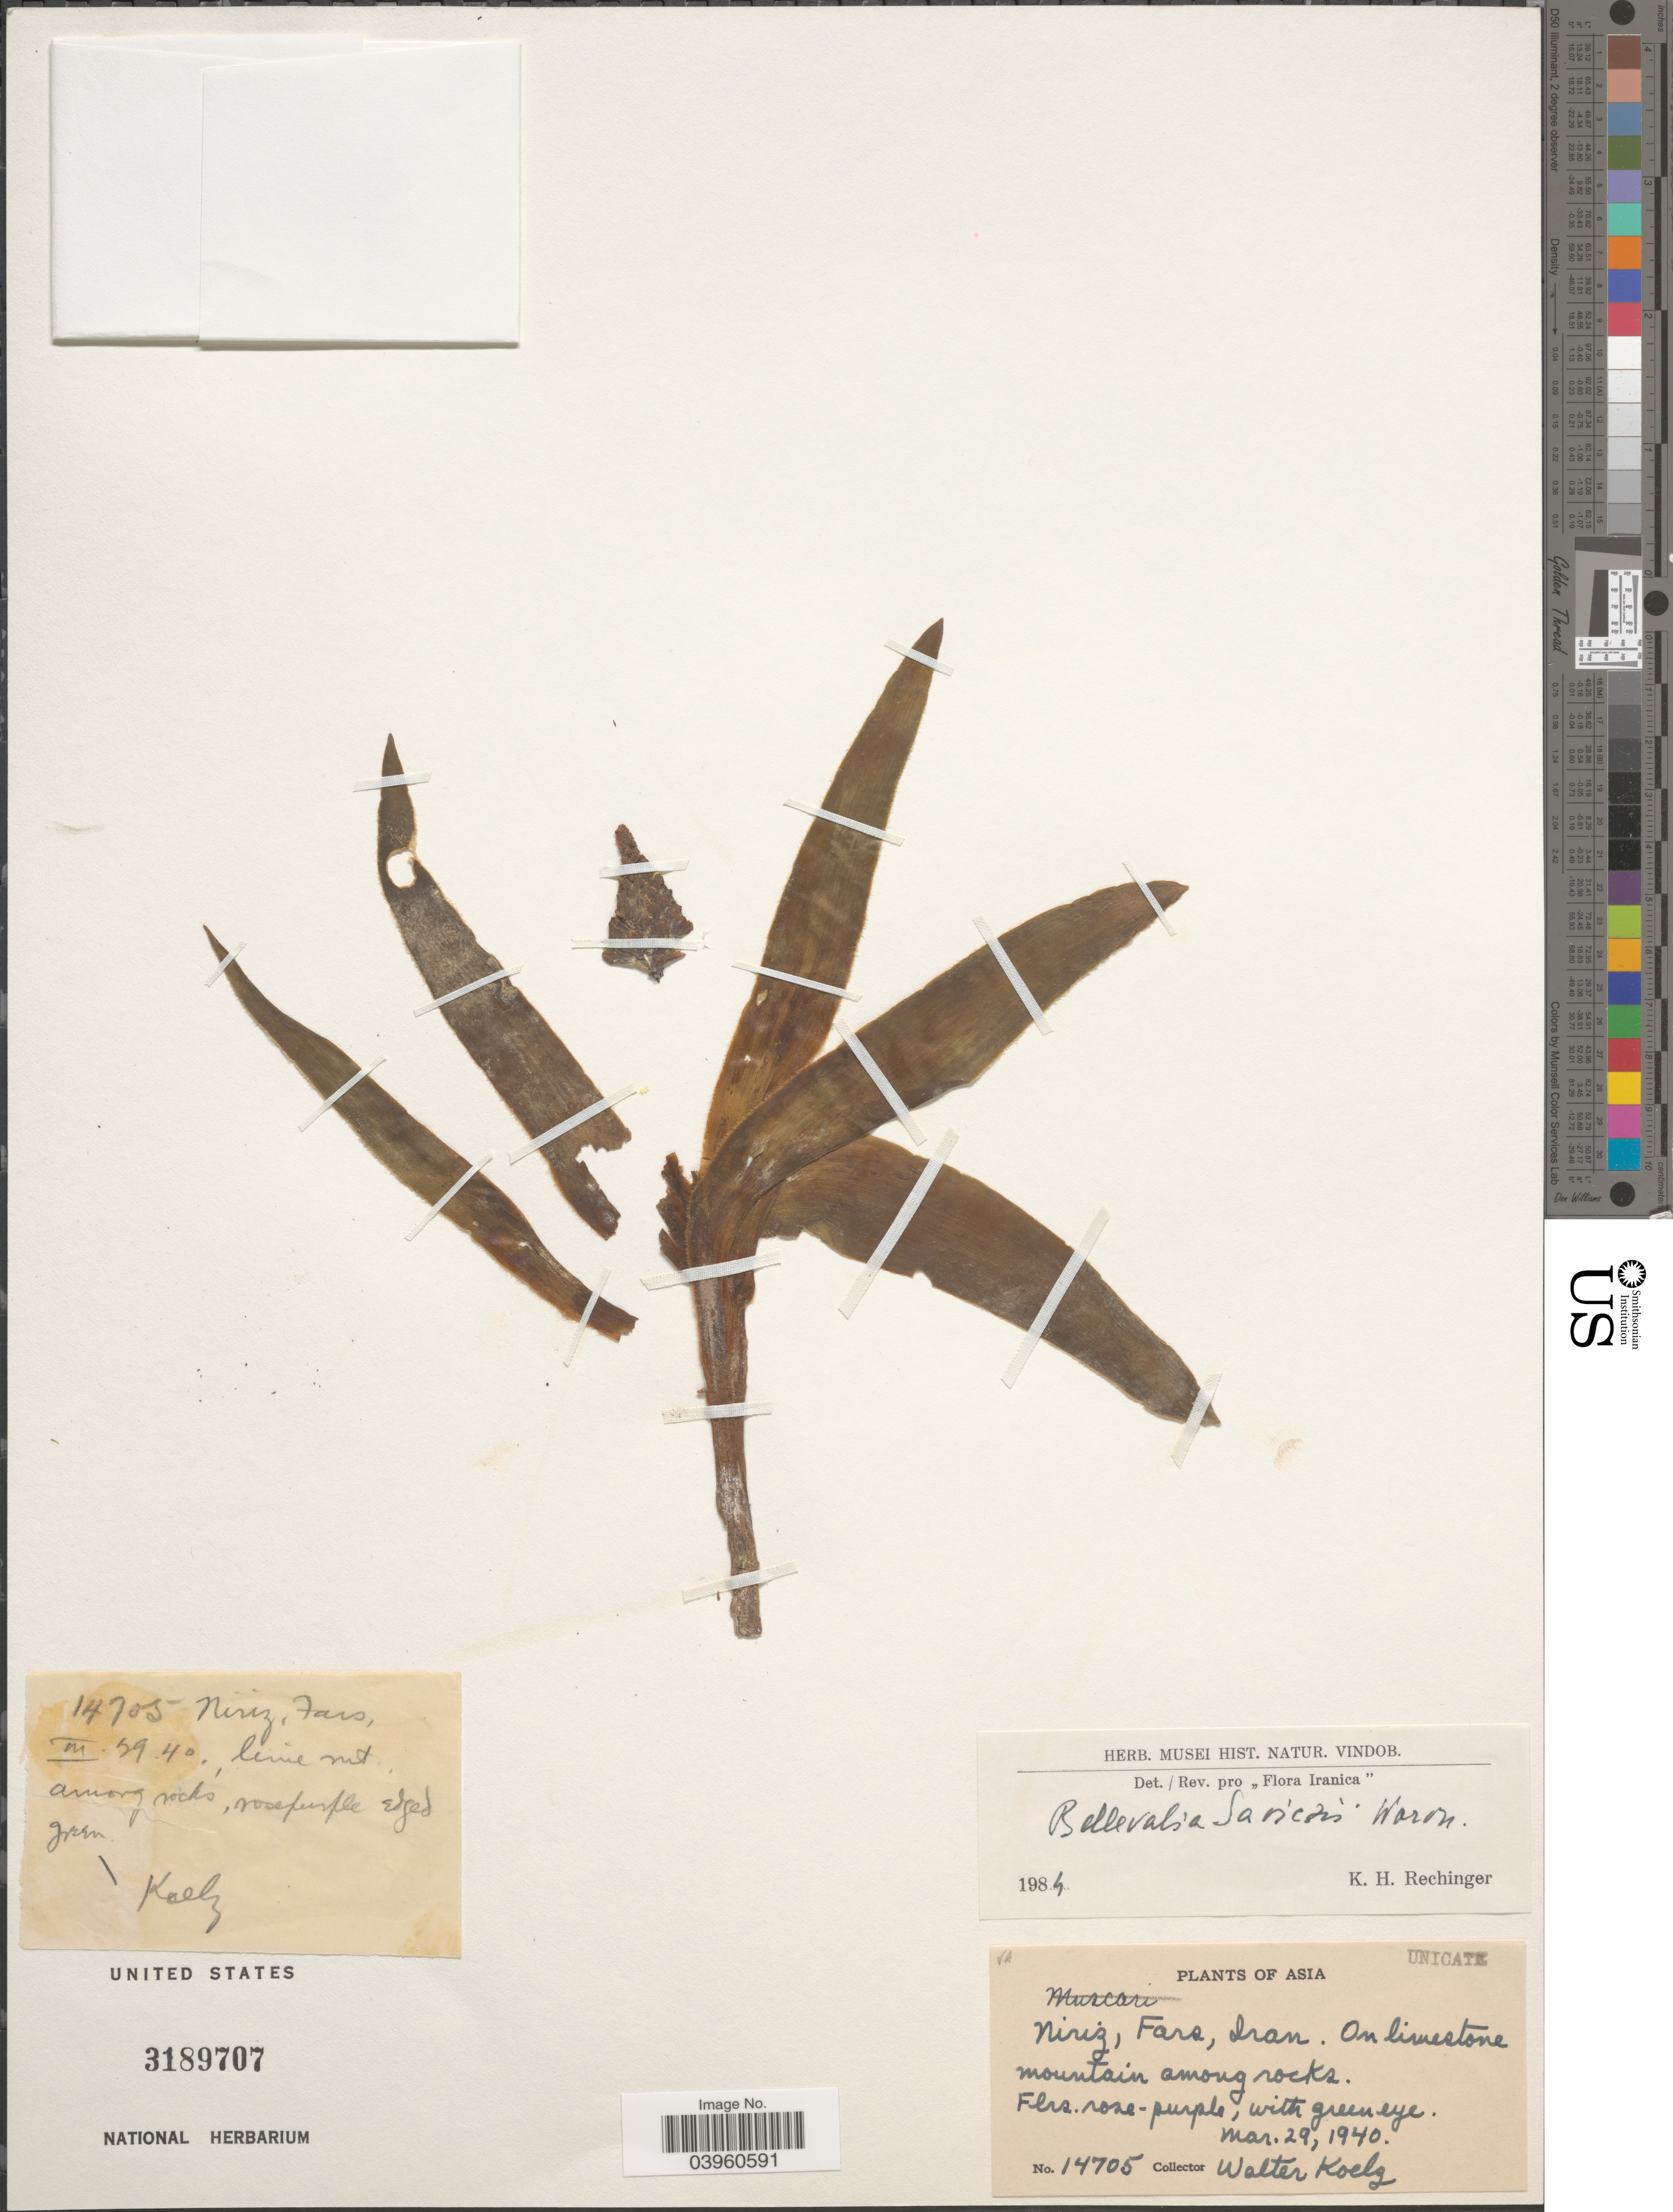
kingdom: Plantae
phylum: Tracheophyta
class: Liliopsida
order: Asparagales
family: Asparagaceae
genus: Bellevalia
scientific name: Bellevalia saviczii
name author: Woronow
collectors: W. N. Koelz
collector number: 14705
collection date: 1940-03-29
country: Iran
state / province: Fars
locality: Asia. Niriz.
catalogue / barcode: US 3189707